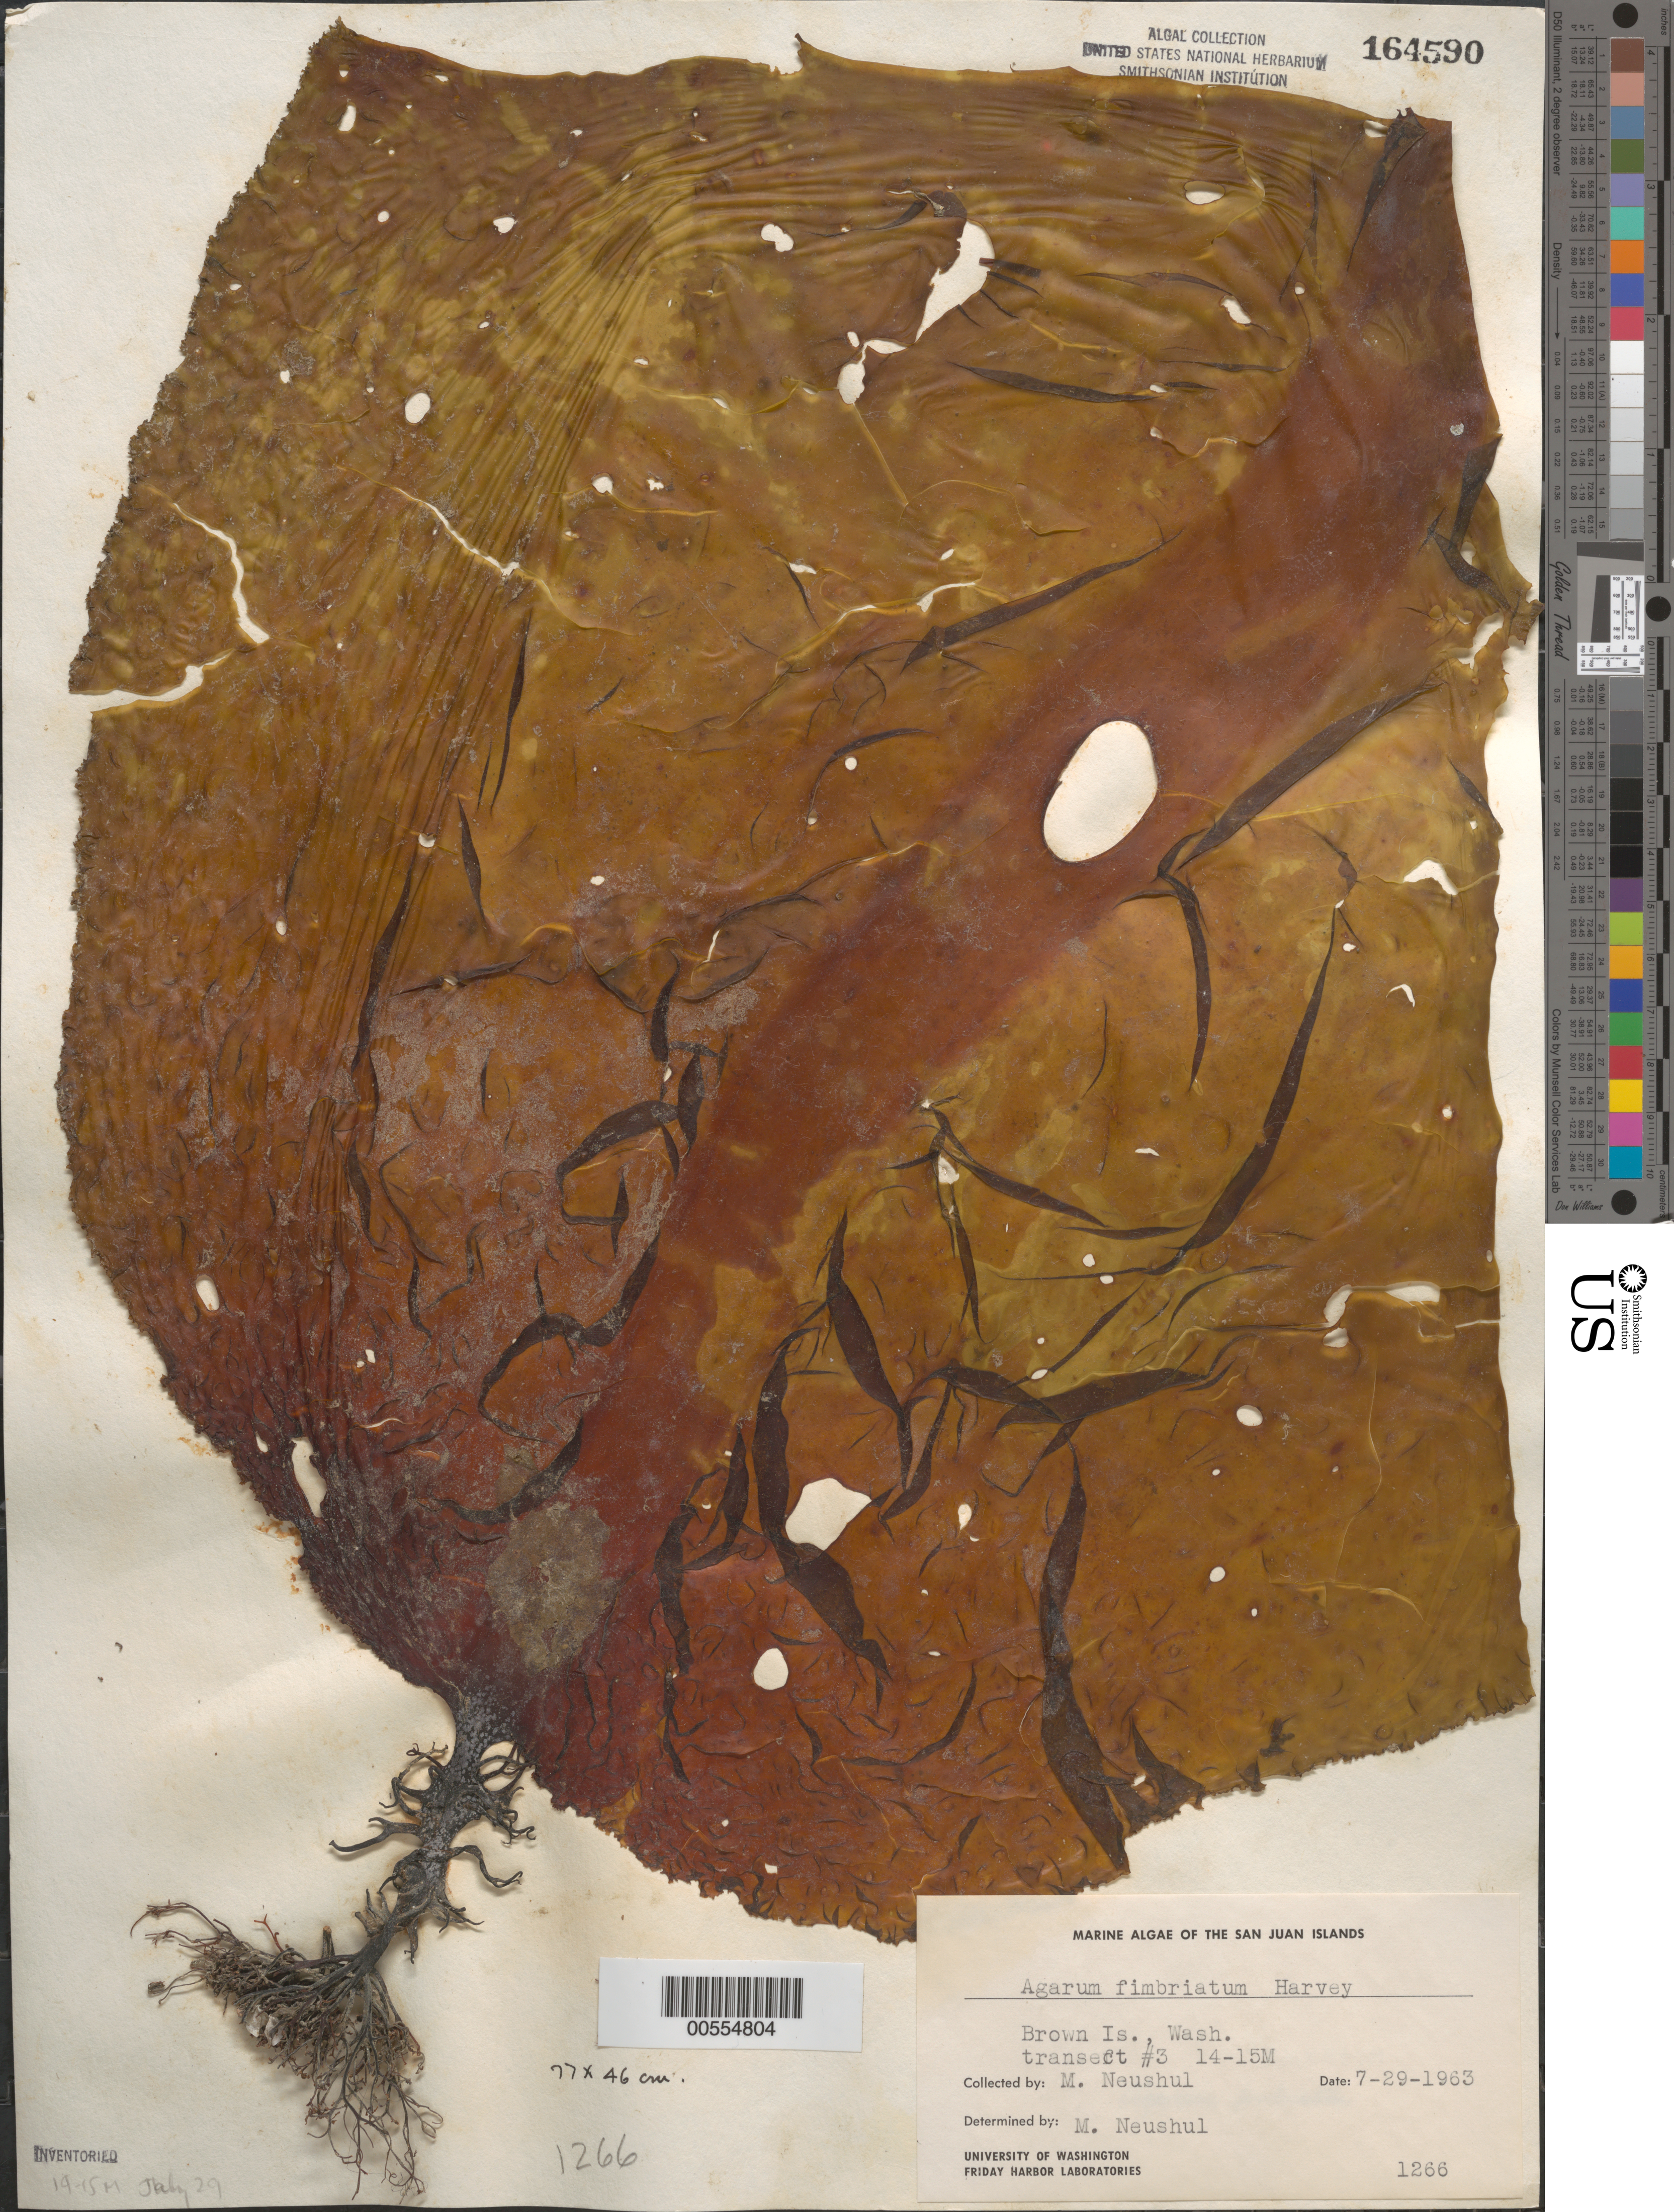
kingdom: Chromista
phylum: Ochrophyta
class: Phaeophyceae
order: Laminariales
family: Agaraceae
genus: Neoagarum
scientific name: Neoagarum fimbriatum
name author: (Harvey) H.Kawai & Hanyuda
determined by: Algae name updating Project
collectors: M. Neushul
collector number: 1266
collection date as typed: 29 Jul 1963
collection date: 1963-07-29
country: United States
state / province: Washington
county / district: San Juan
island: Brown Island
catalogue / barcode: US 164590